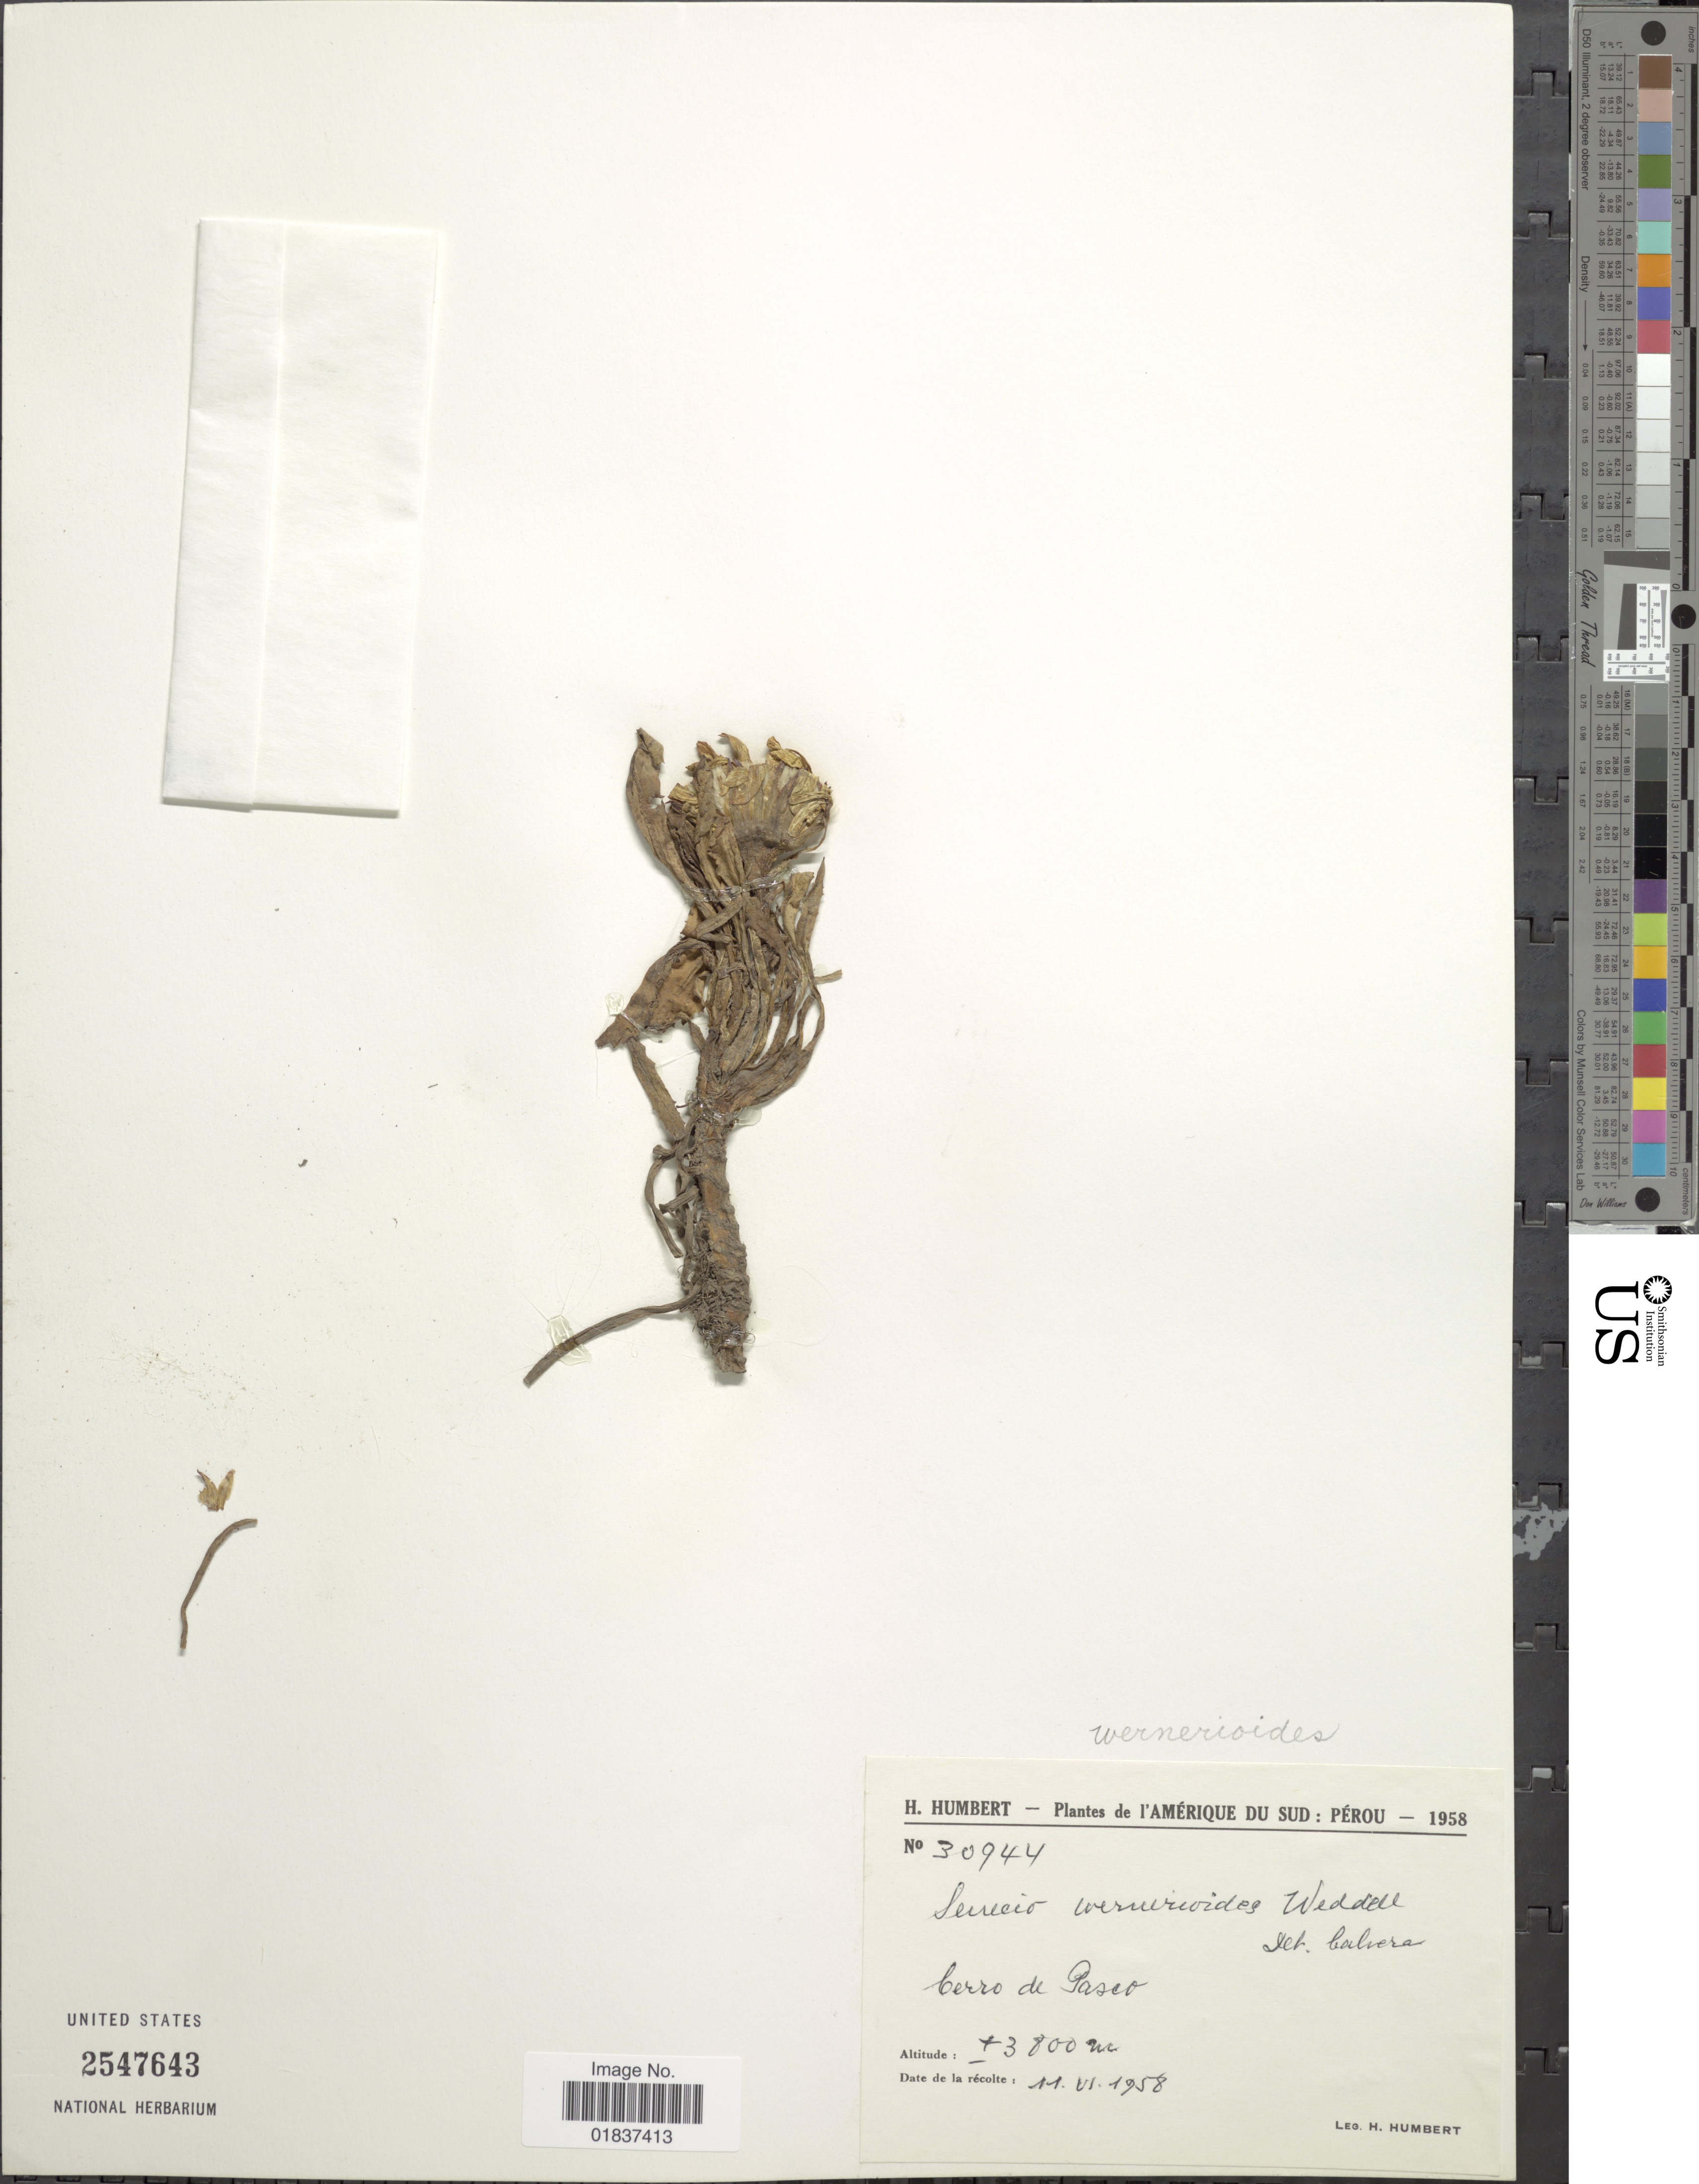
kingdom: Plantae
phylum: Tracheophyta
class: Magnoliopsida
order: Asterales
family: Asteraceae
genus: Senecio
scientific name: Senecio breviscapus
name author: DC.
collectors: H. Humbert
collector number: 30944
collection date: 1958-06-11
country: Peru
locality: Cerro de Pasco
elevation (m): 3800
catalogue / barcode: US 2547643